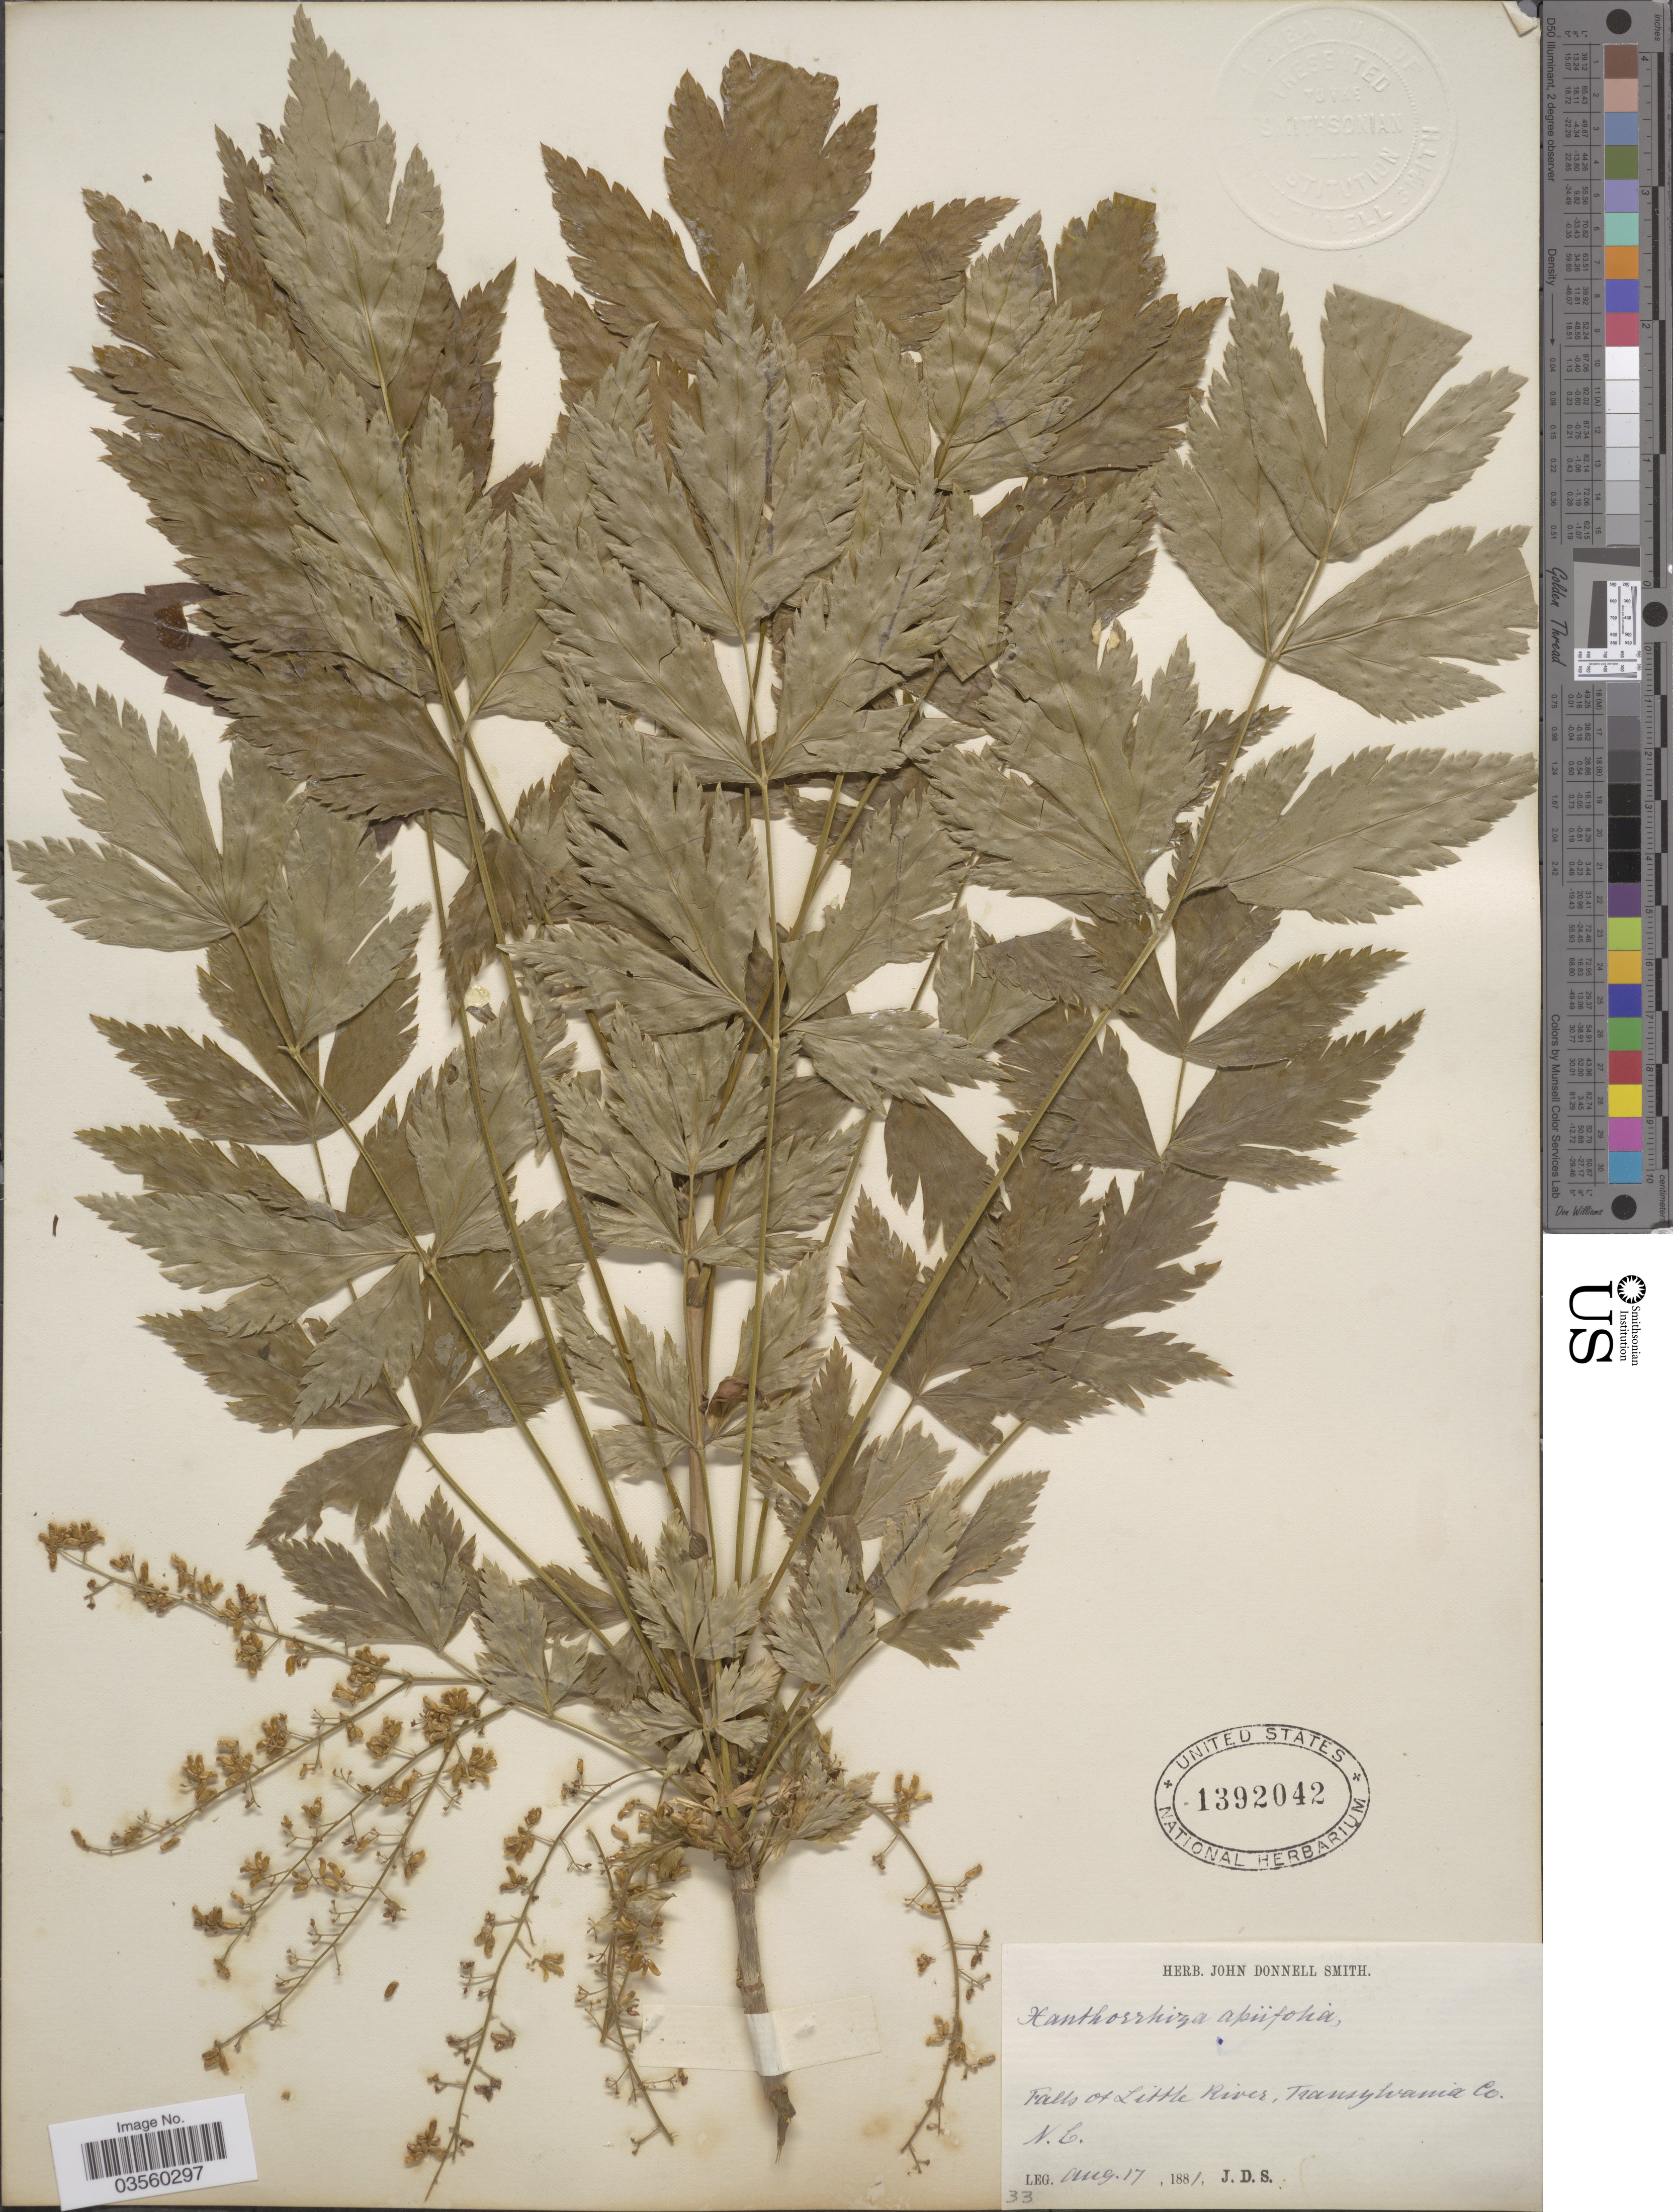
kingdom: Plantae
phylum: Tracheophyta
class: Magnoliopsida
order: Ranunculales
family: Ranunculaceae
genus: Xanthorhiza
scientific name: Xanthorhiza apiifolia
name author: L'Hér.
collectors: J. Donnell Smith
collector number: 33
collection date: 1881-08-17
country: United States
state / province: North Carolina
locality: Falls of Little River, Transylvania Co.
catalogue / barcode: US 1392042